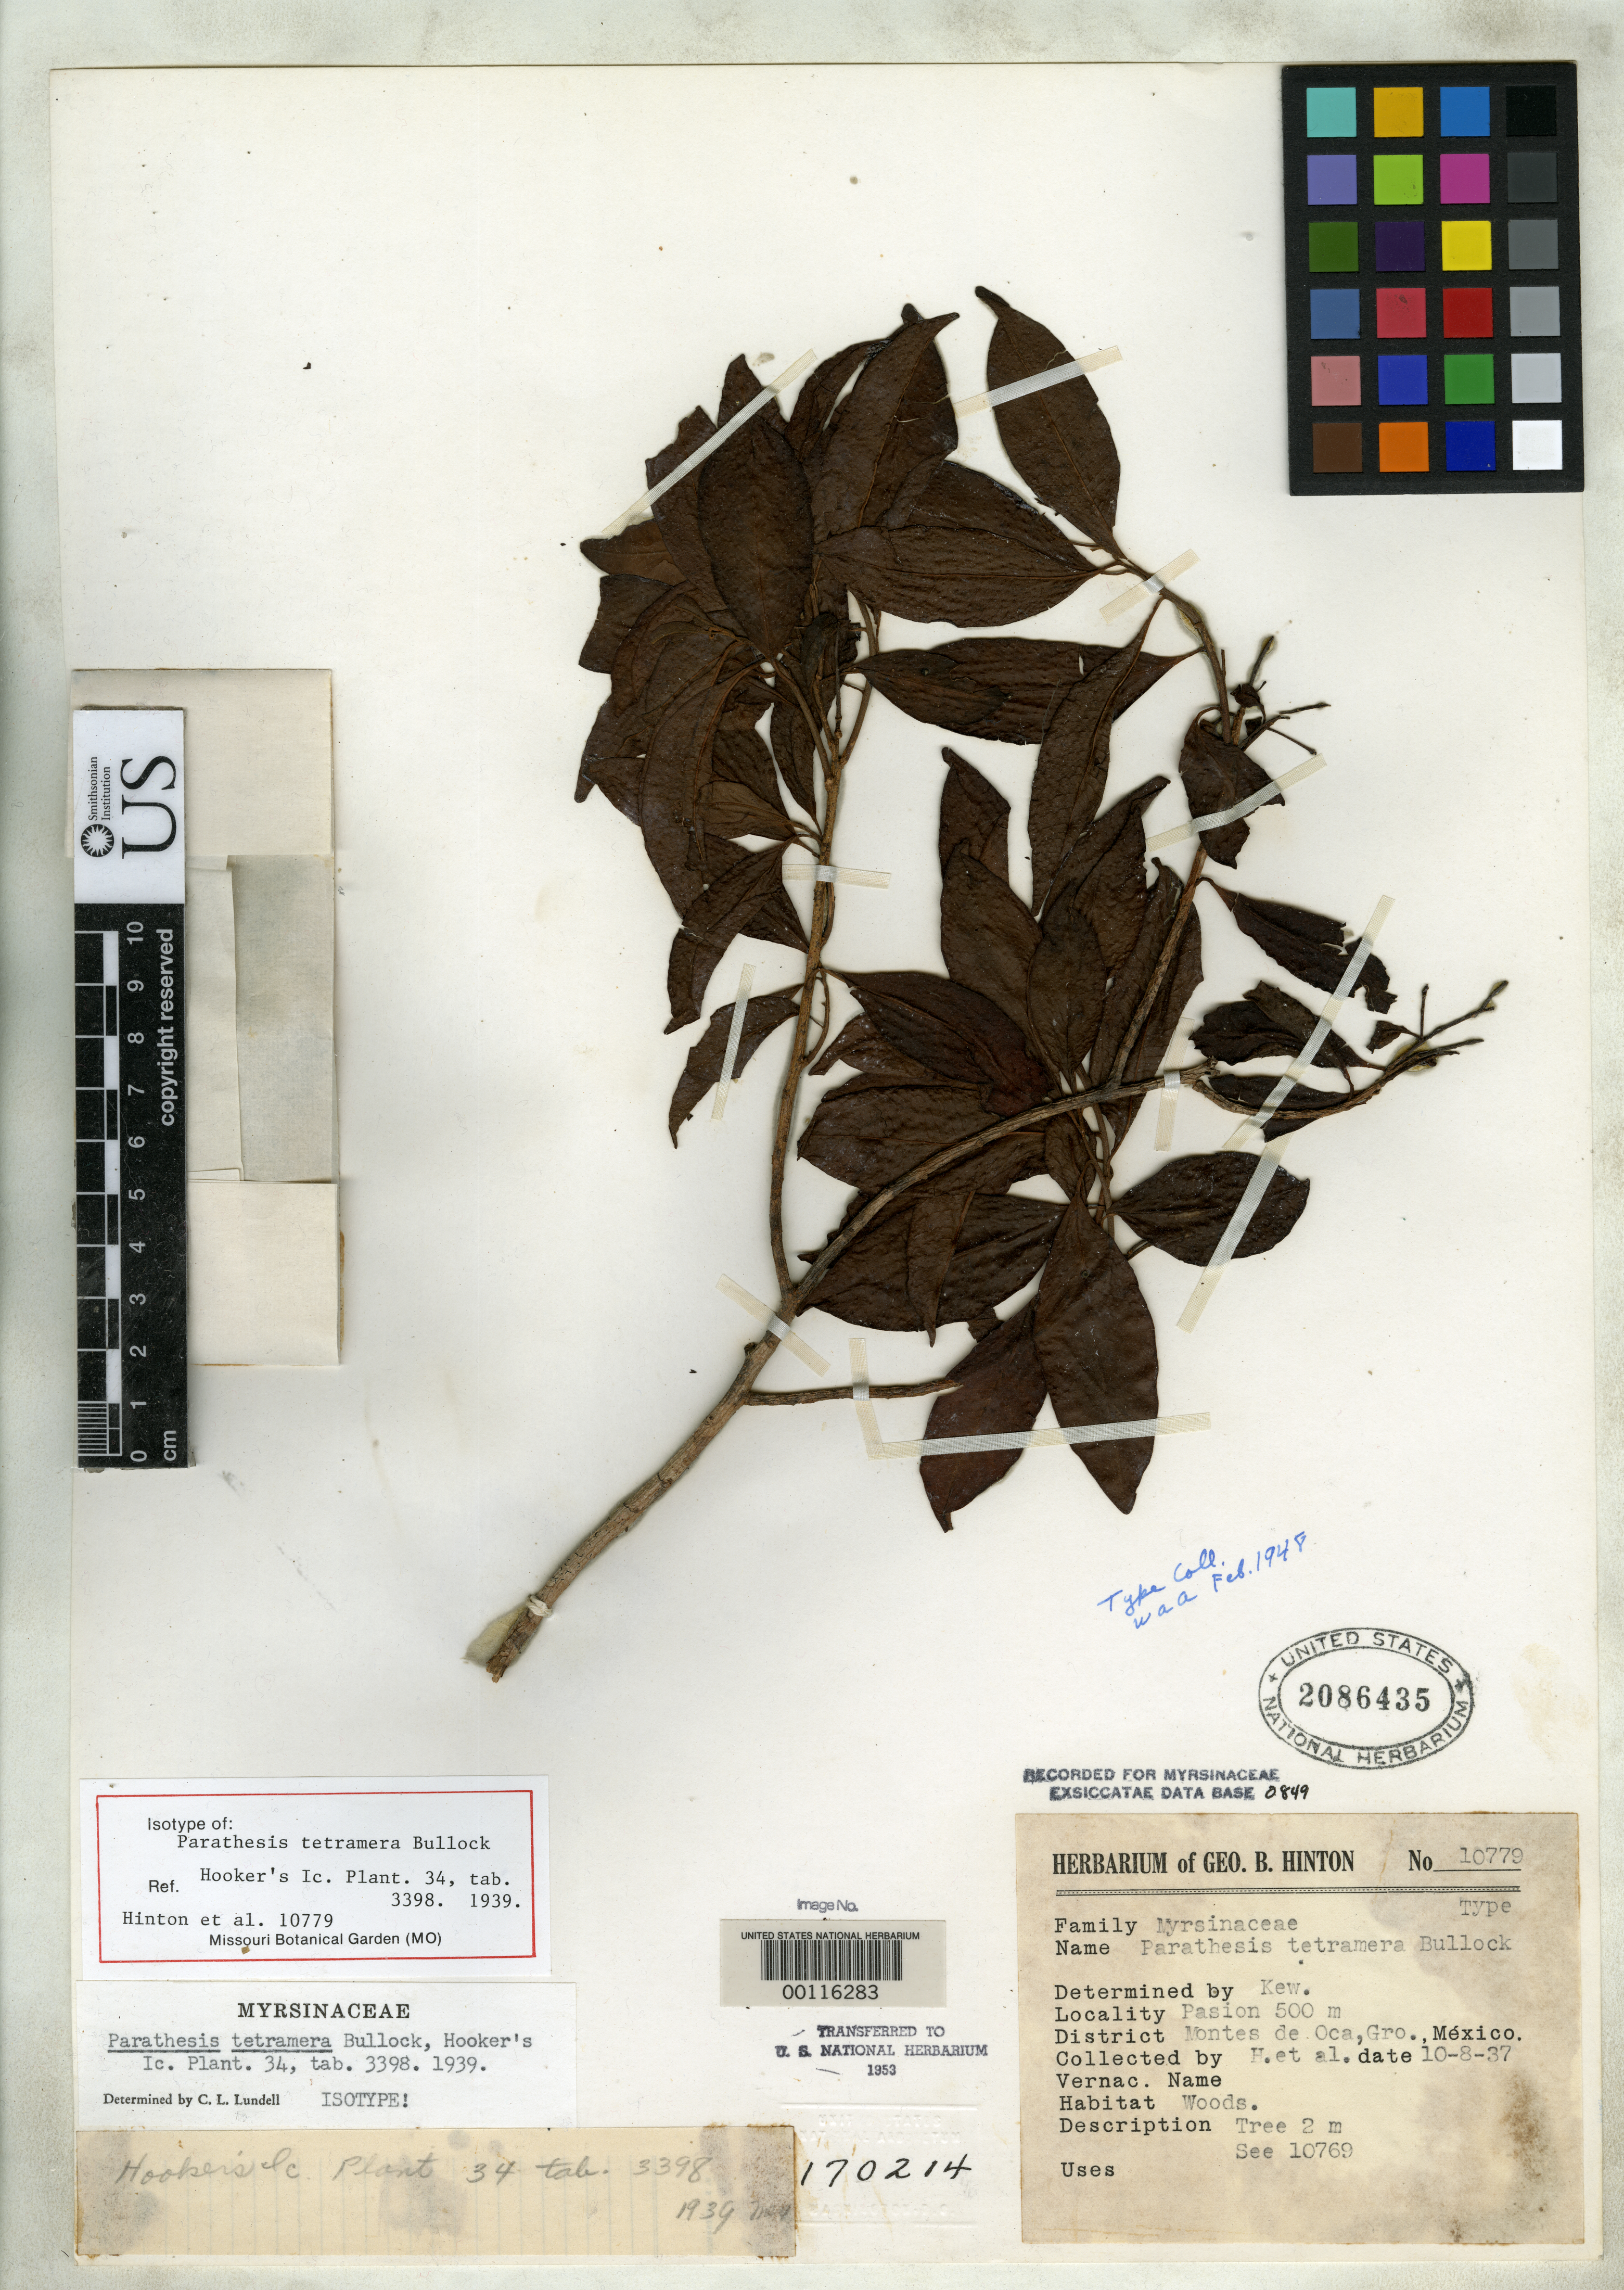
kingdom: Plantae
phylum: Tracheophyta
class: Magnoliopsida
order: Ericales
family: Primulaceae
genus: Parathesis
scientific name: Parathesis tetramera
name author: Bullock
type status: Isotype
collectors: G. B. Hinton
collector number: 10779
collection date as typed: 10 Aug 1937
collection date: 1937-08-10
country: Mexico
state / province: Guerrero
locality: Montes de Oca.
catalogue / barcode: US 2086435